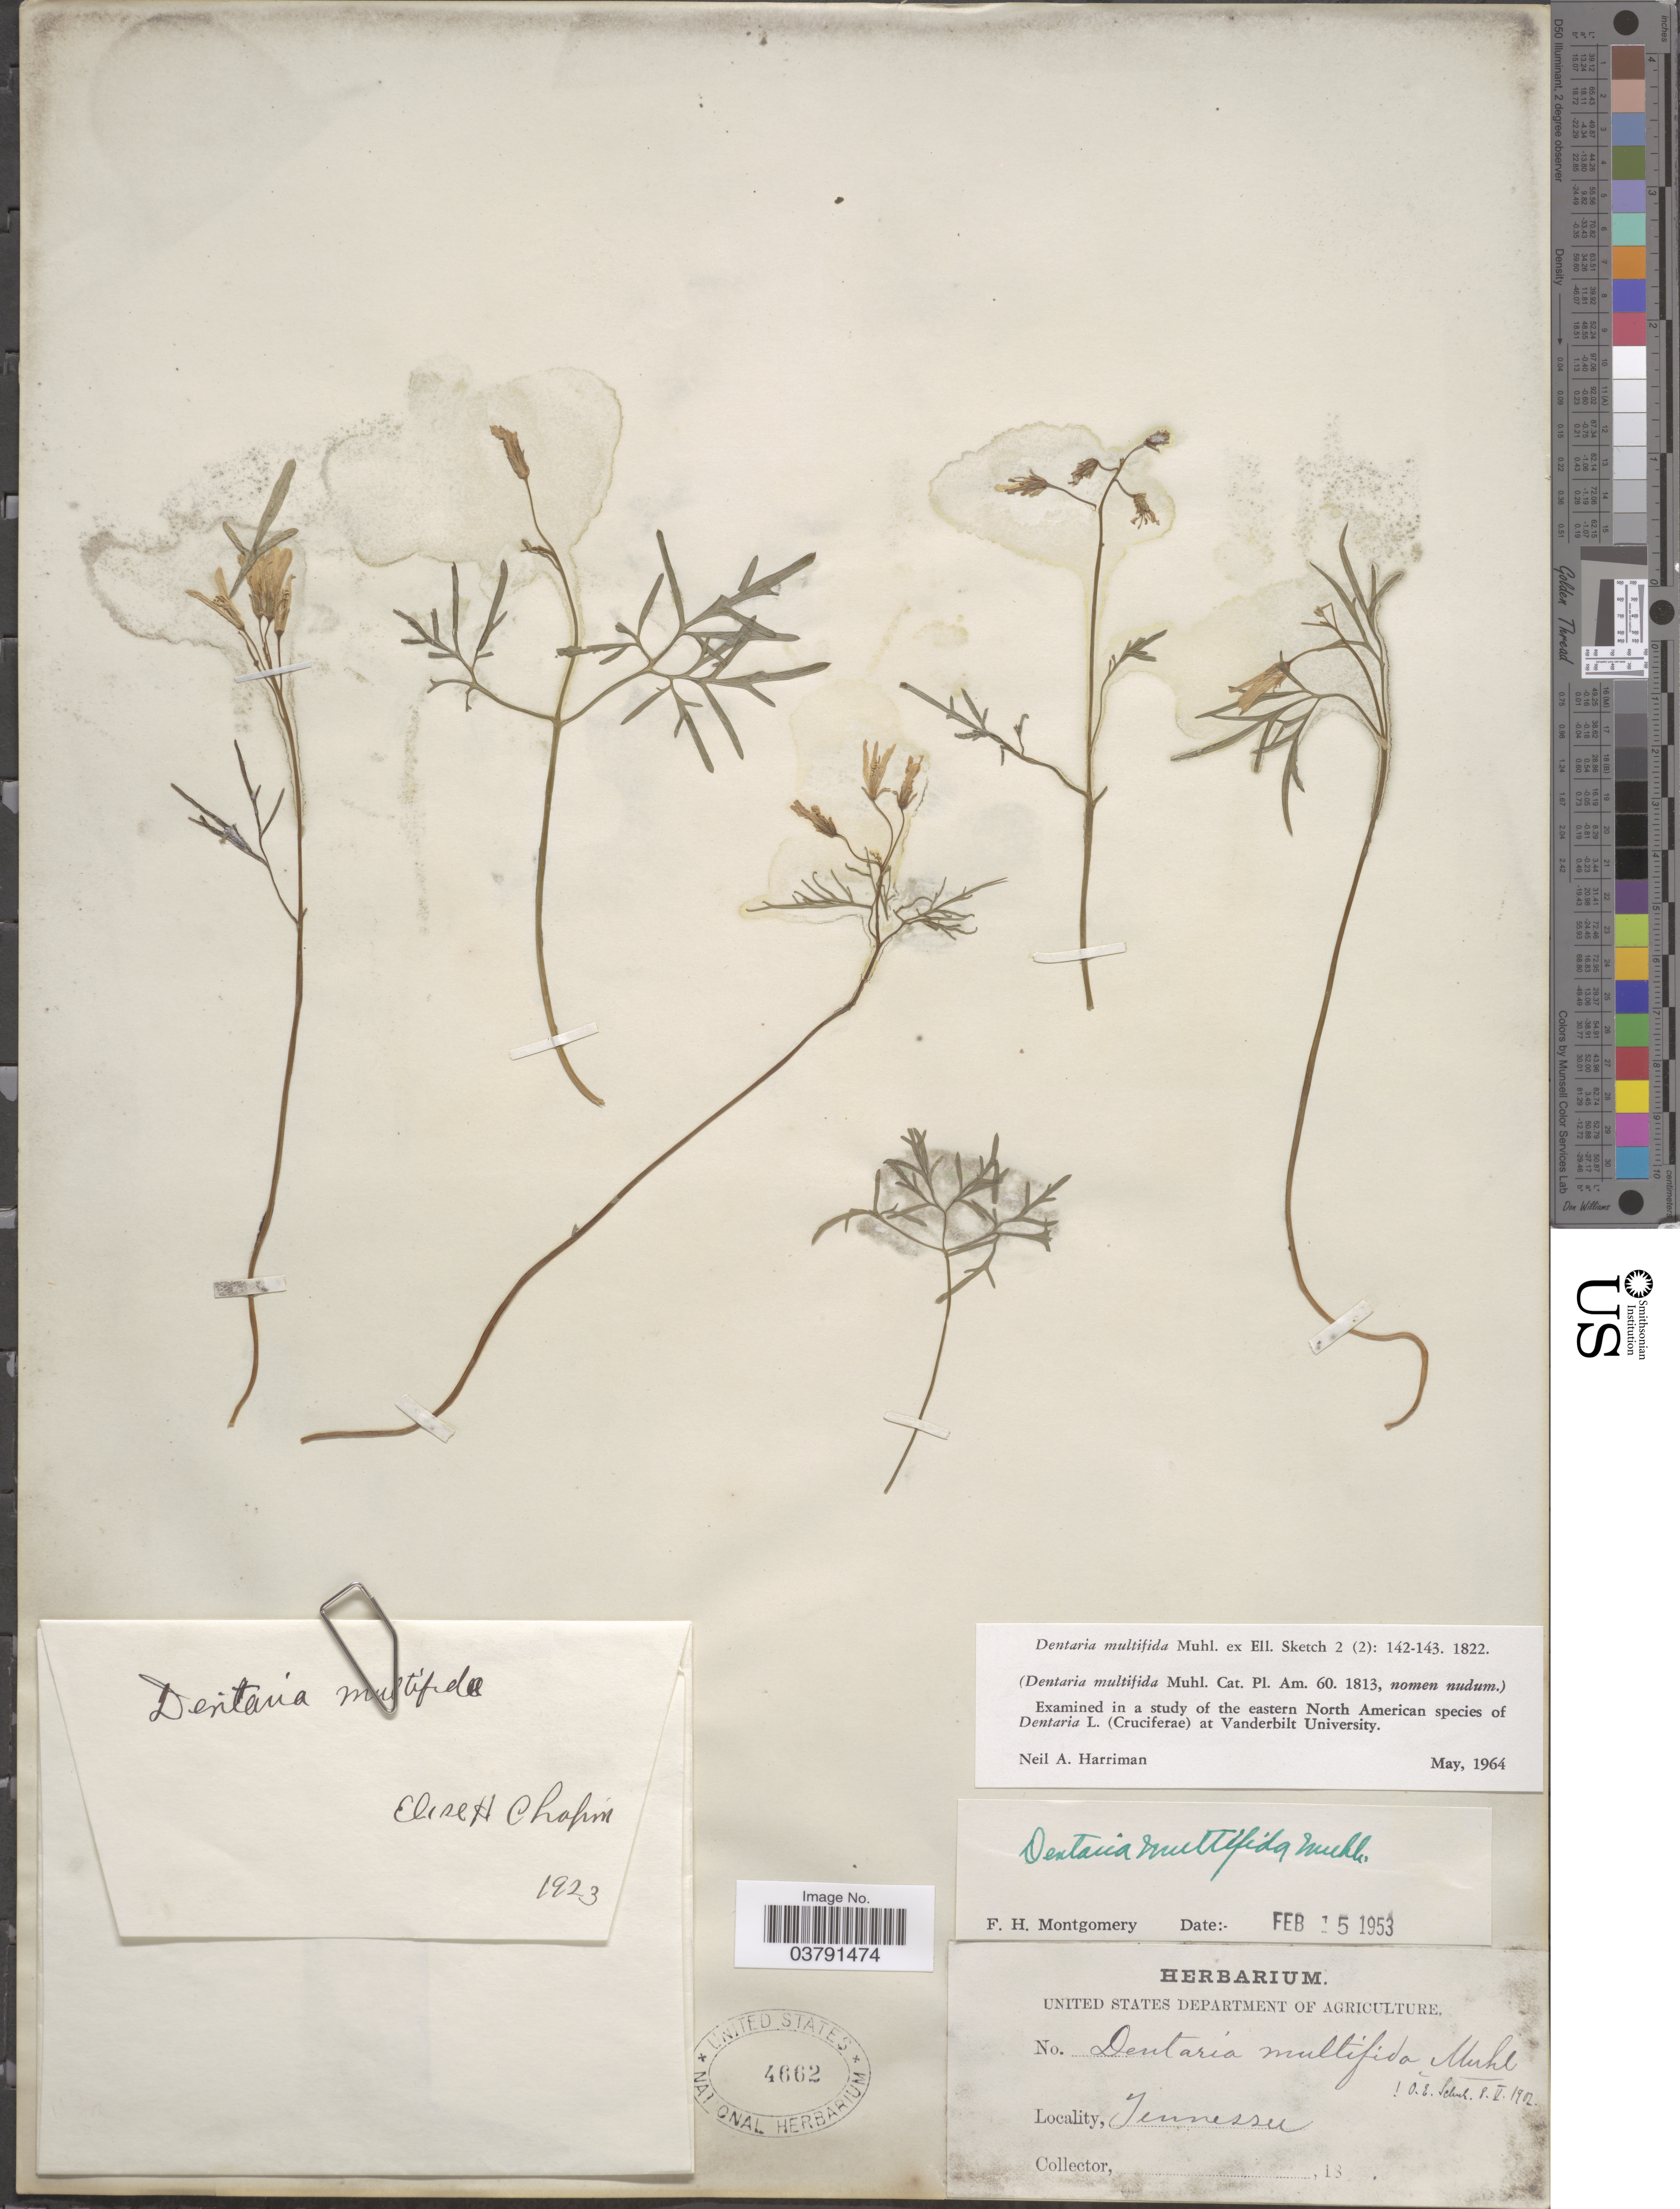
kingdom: Plantae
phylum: Tracheophyta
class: Magnoliopsida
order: Brassicales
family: Brassicaceae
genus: Dentaria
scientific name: Dentaria multifida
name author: Muhl. ex Elliott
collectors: Facchini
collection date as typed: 18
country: United States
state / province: Tennessee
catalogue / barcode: US 4662